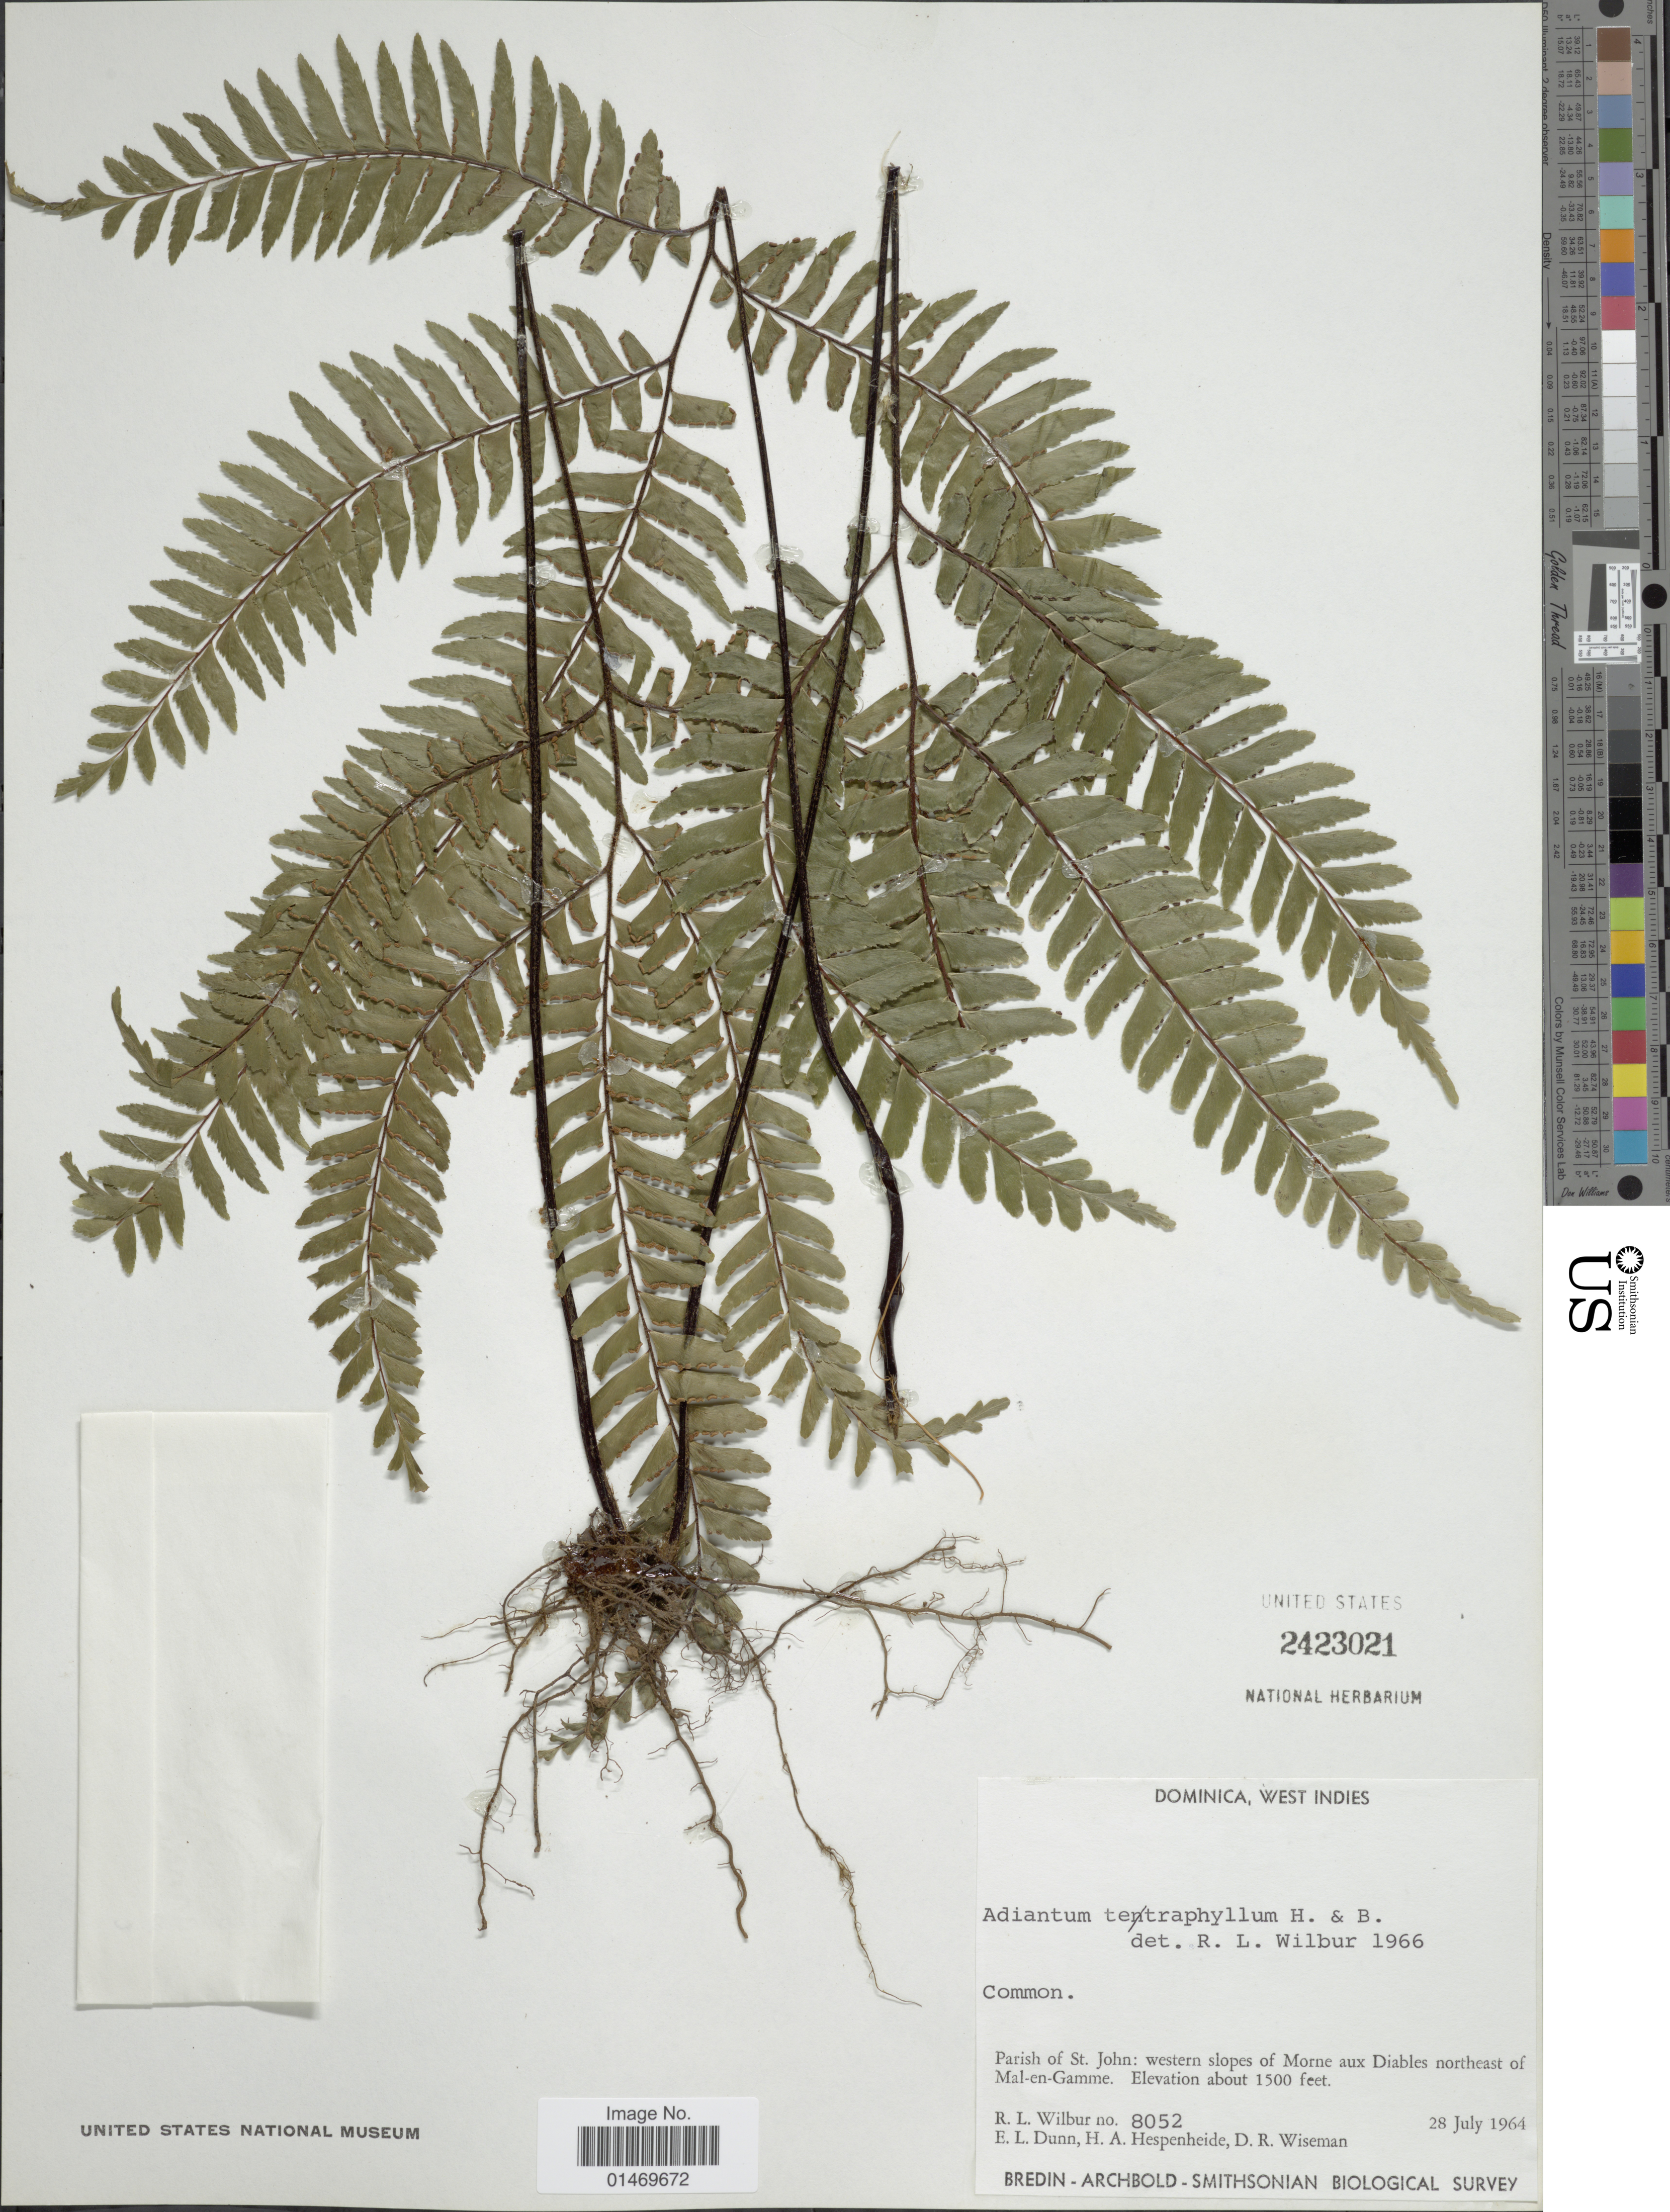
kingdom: Plantae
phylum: Tracheophyta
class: Polypodiopsida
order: Polypodiales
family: Pteridaceae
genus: Adiantum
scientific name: Adiantum tetraphyllum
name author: Humb. & Bonpl. ex Willd.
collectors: R. L. Wilbur, E. Dunn, H. Hespendheide & D. R. Wiseman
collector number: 8052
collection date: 1964-07-28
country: Dominica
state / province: St. John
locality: Dominica, West Indies, Parish of St. John: western slopes of Morne aux Diables northeast of Mal-en-Gamme.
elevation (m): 457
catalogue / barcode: US 2423021